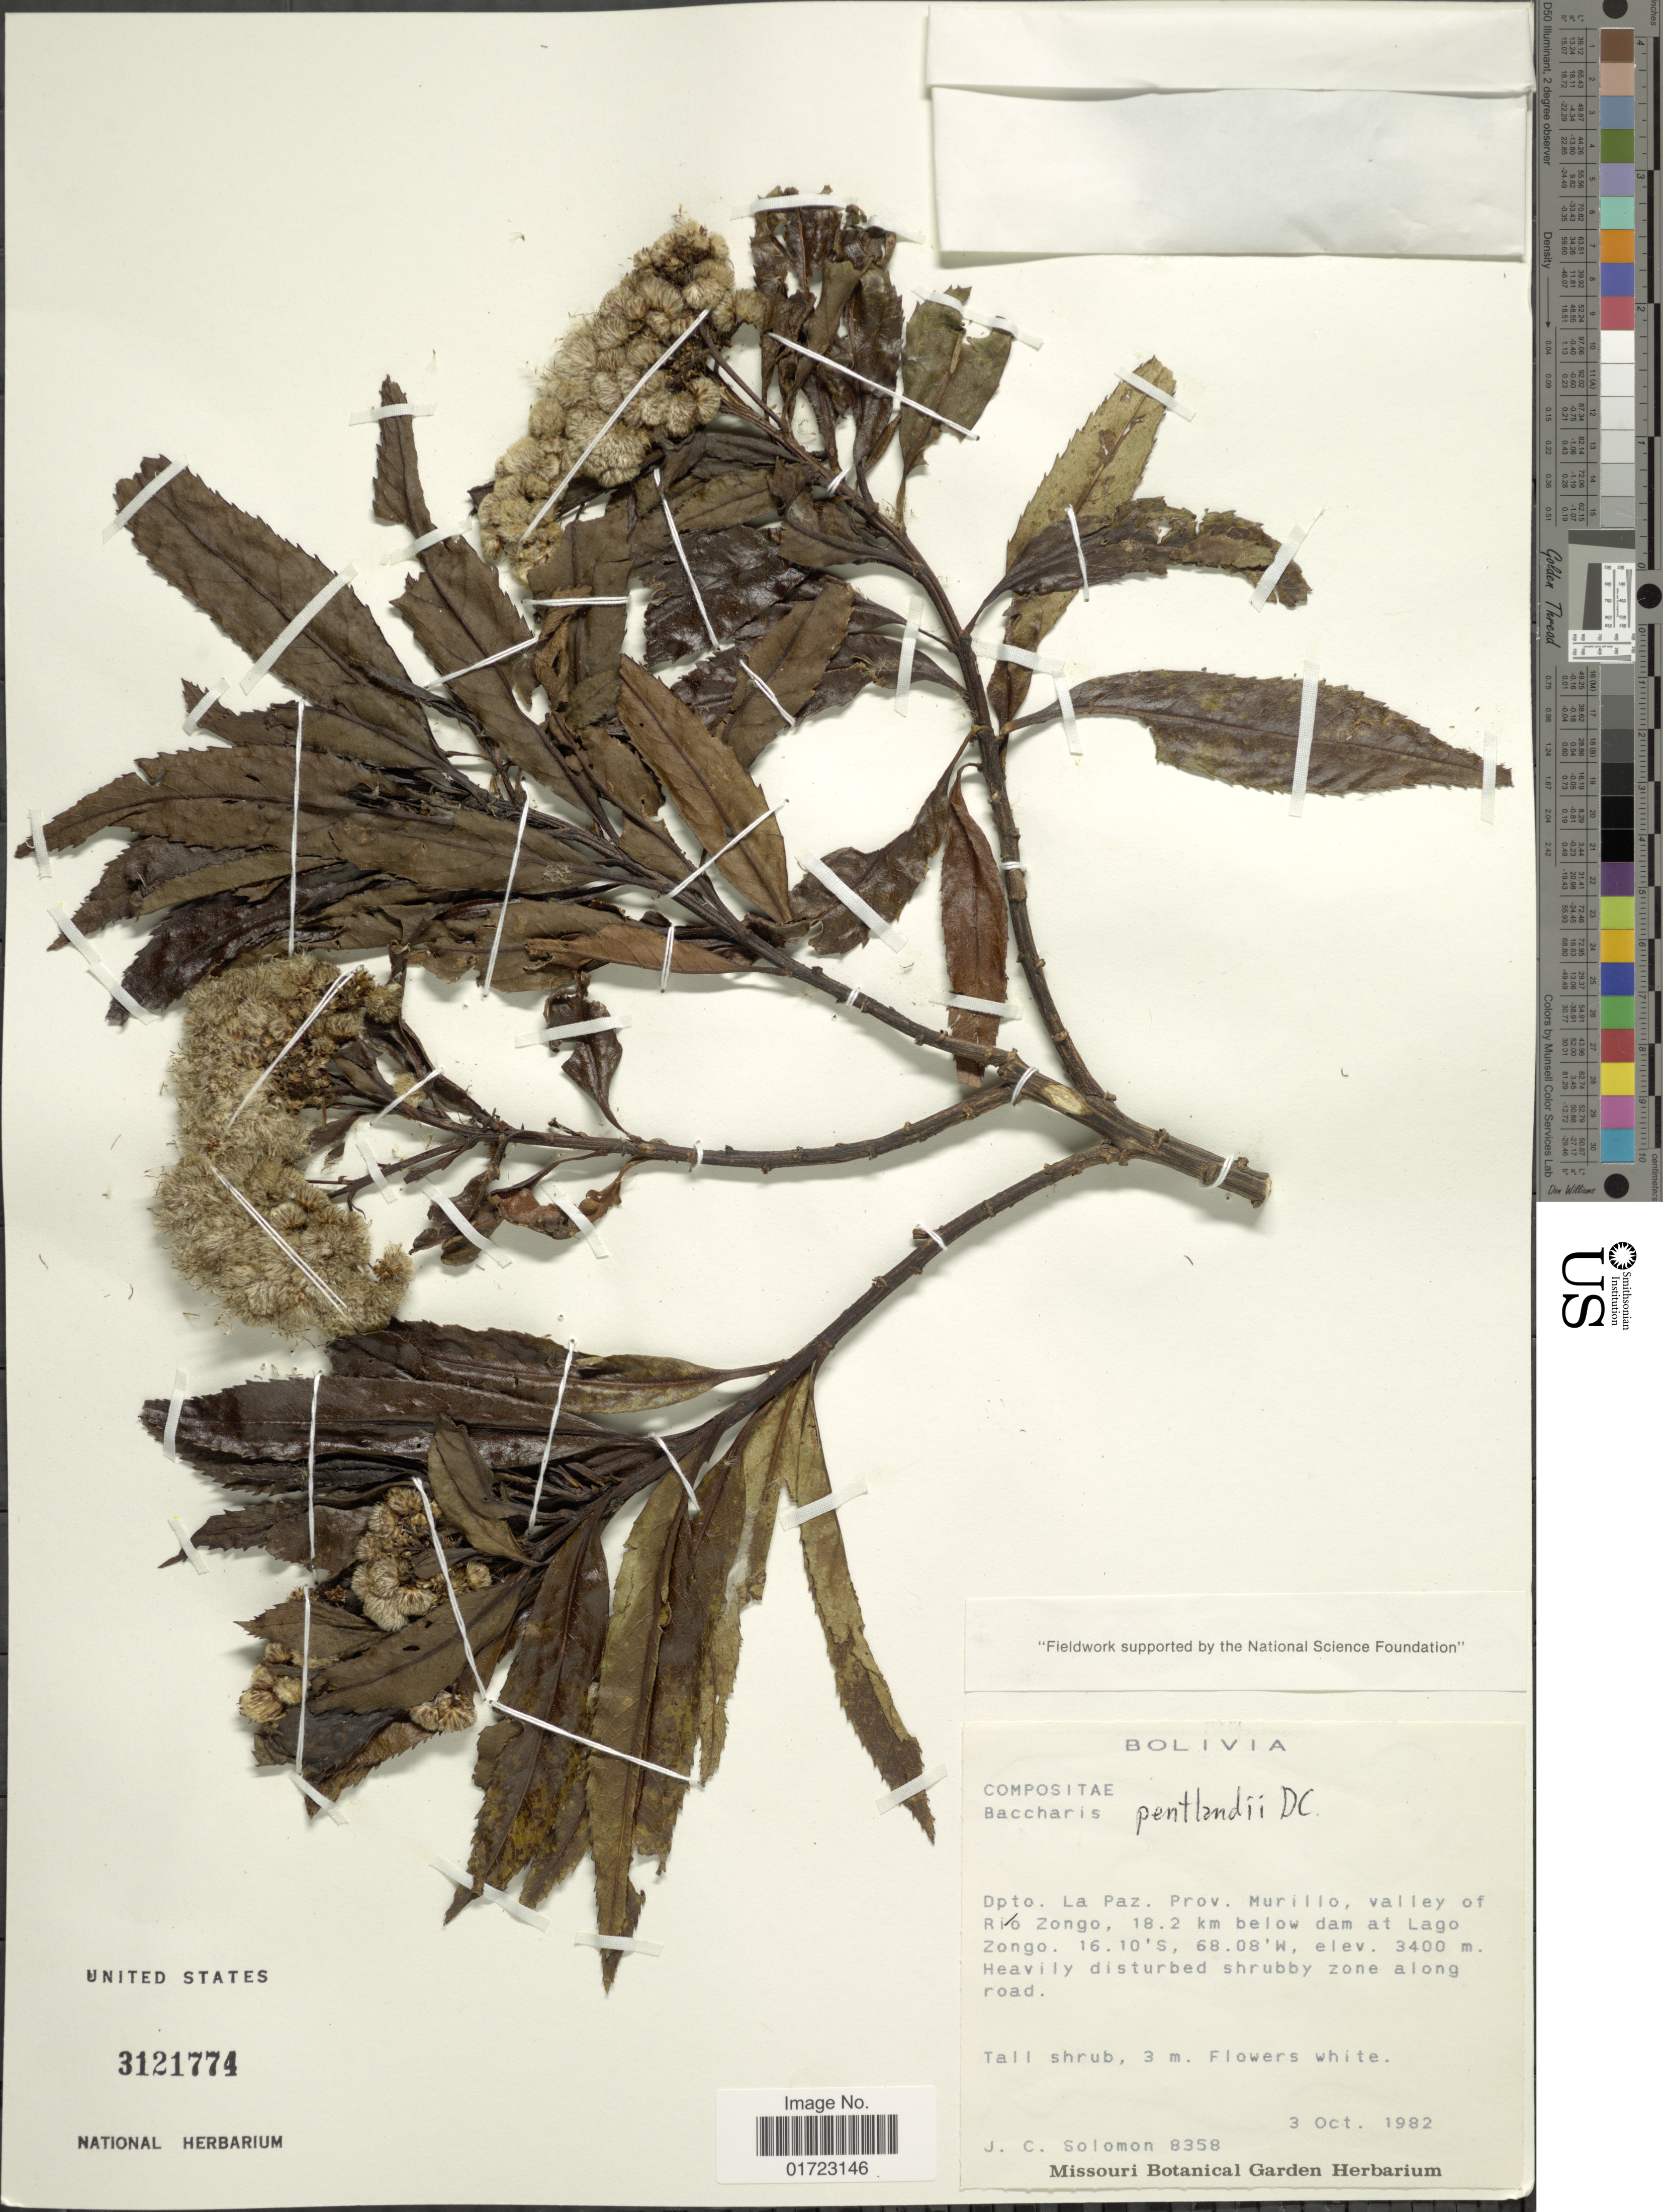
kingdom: Plantae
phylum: Tracheophyta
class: Magnoliopsida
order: Asterales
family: Asteraceae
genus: Baccharis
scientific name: Baccharis pentlandii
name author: DC.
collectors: J. C. Solomon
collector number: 8358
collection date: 1982-10-03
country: Bolivia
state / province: La Paz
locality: Prov. Murillo, valley of Rio Zongo, 18.2 km below dam at Lago Zongo.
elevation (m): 3400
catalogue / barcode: US 3121774